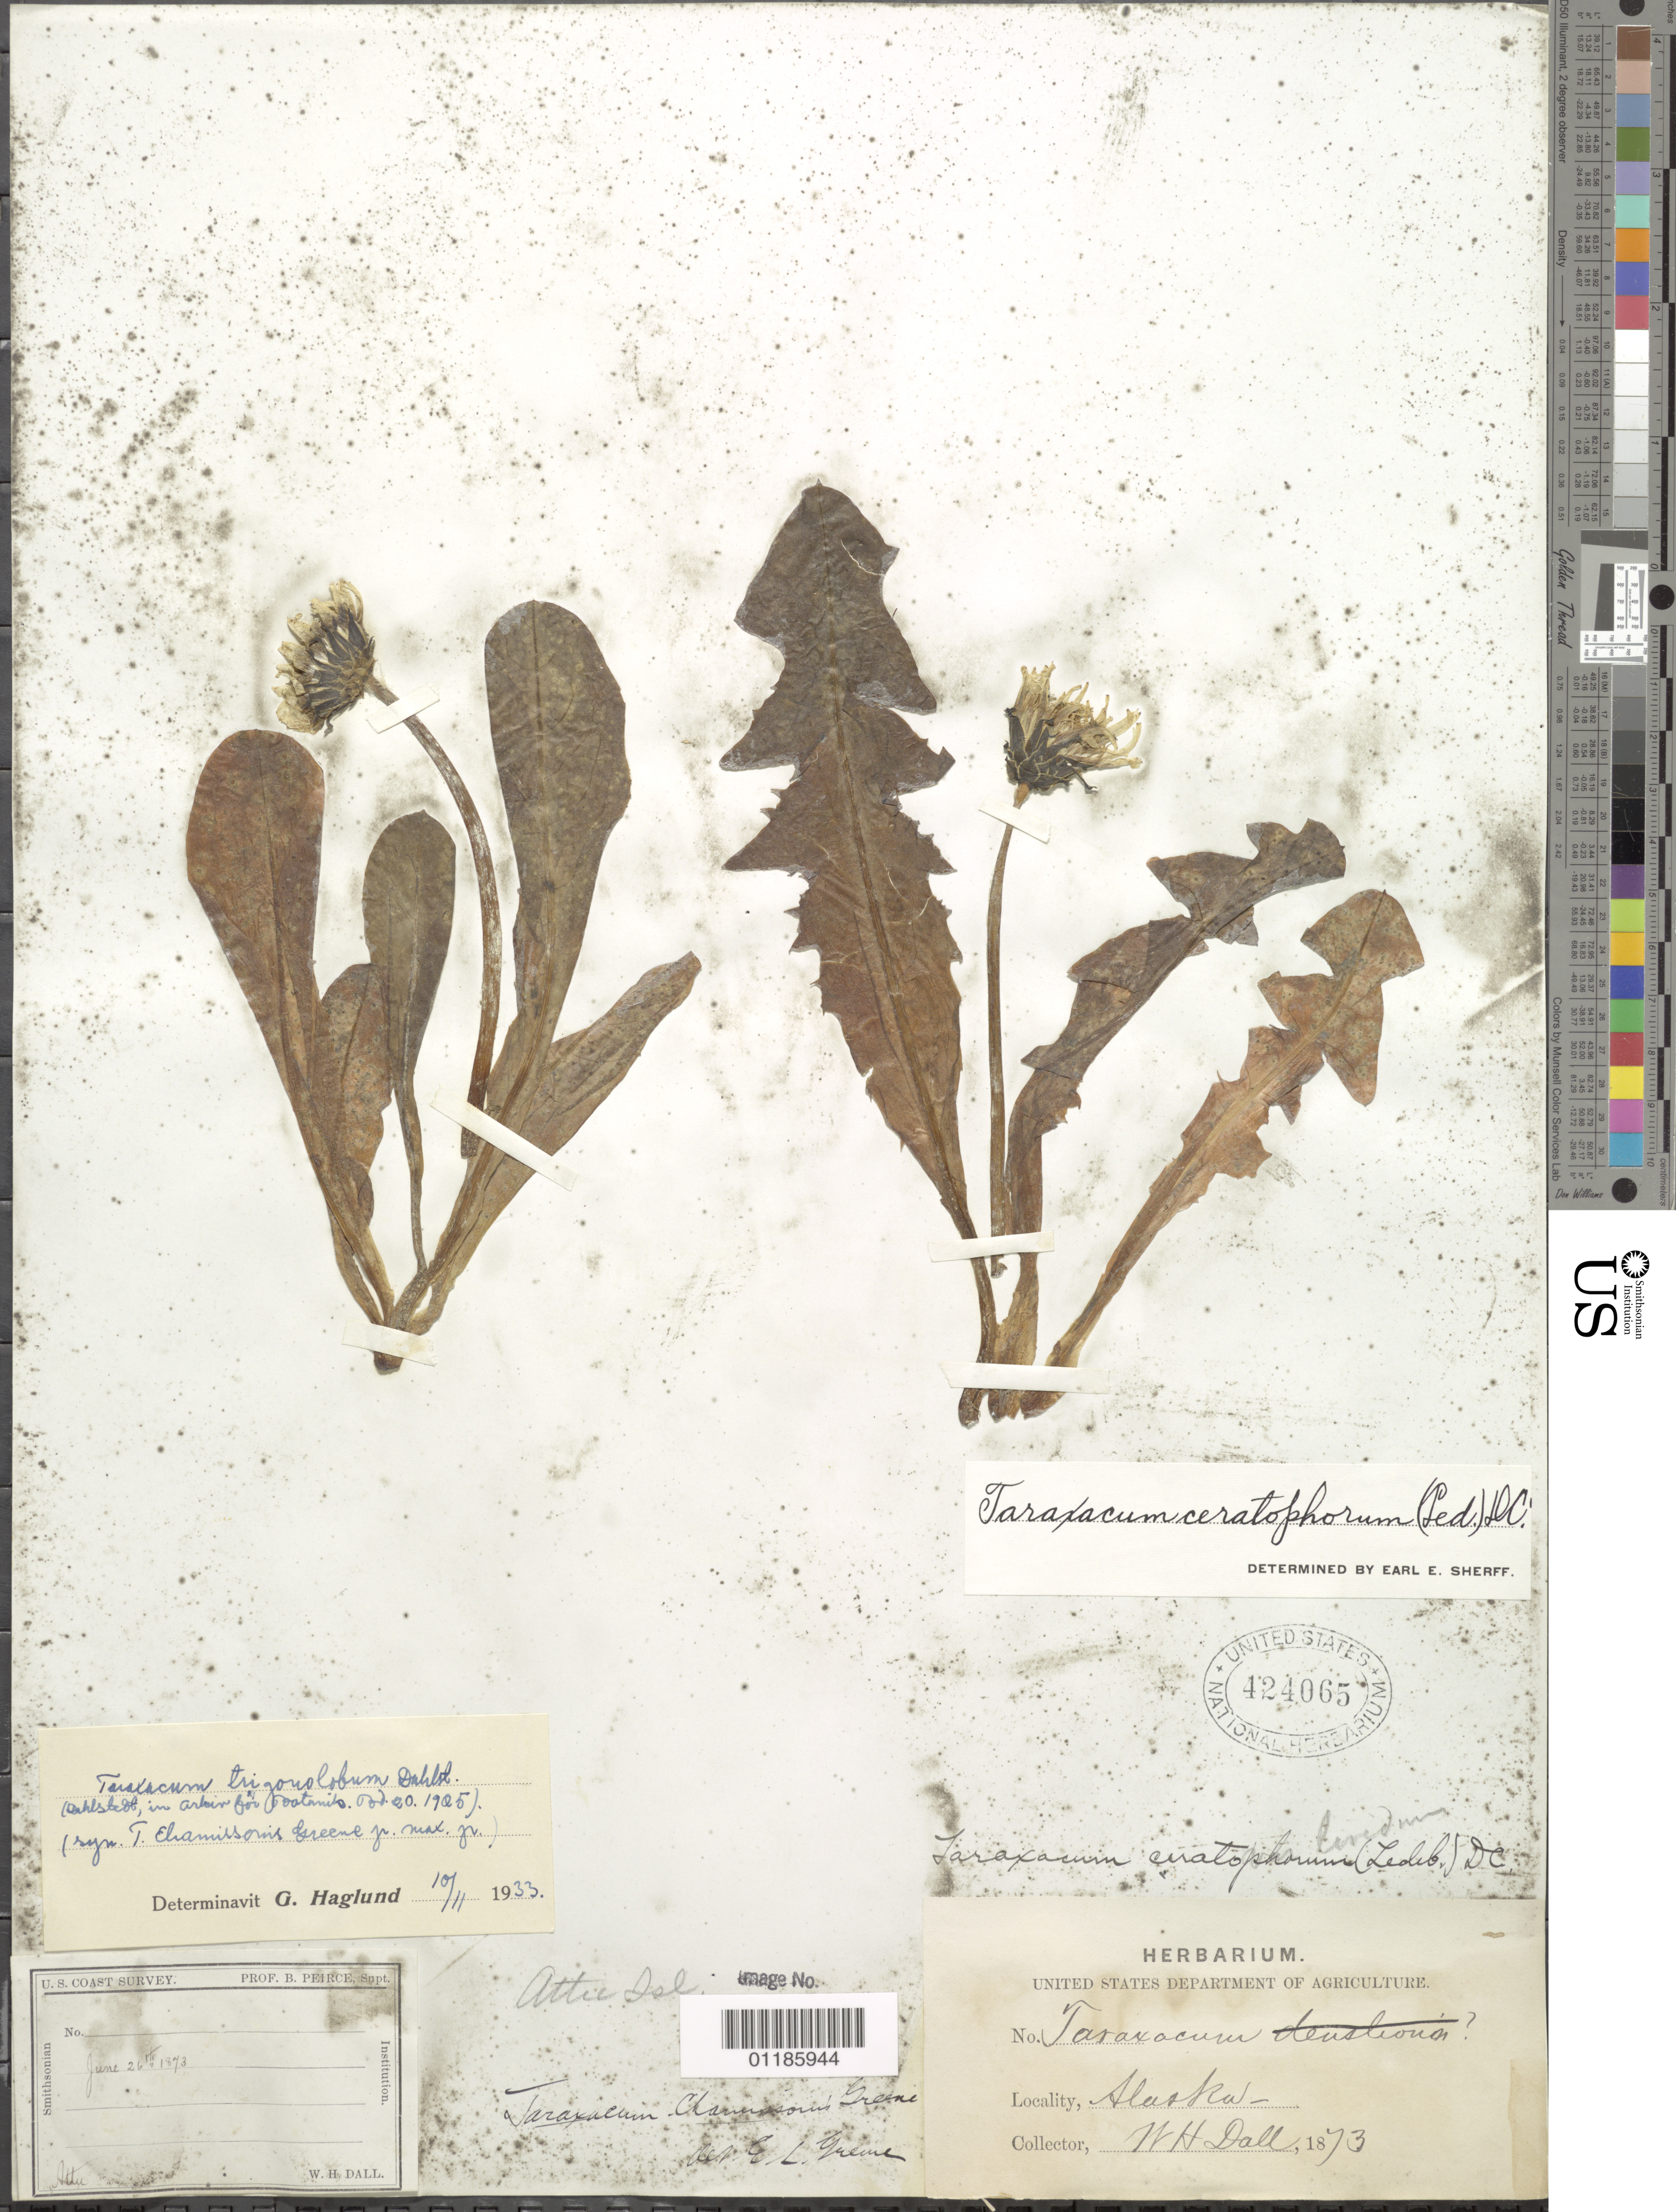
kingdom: Plantae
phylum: Tracheophyta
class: Magnoliopsida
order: Asterales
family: Asteraceae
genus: Taraxacum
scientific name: Taraxacum trigonolobum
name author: Dahlst.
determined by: Haglund, G.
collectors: W. Dall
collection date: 1873-06-26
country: United States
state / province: Alaska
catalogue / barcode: US 424065